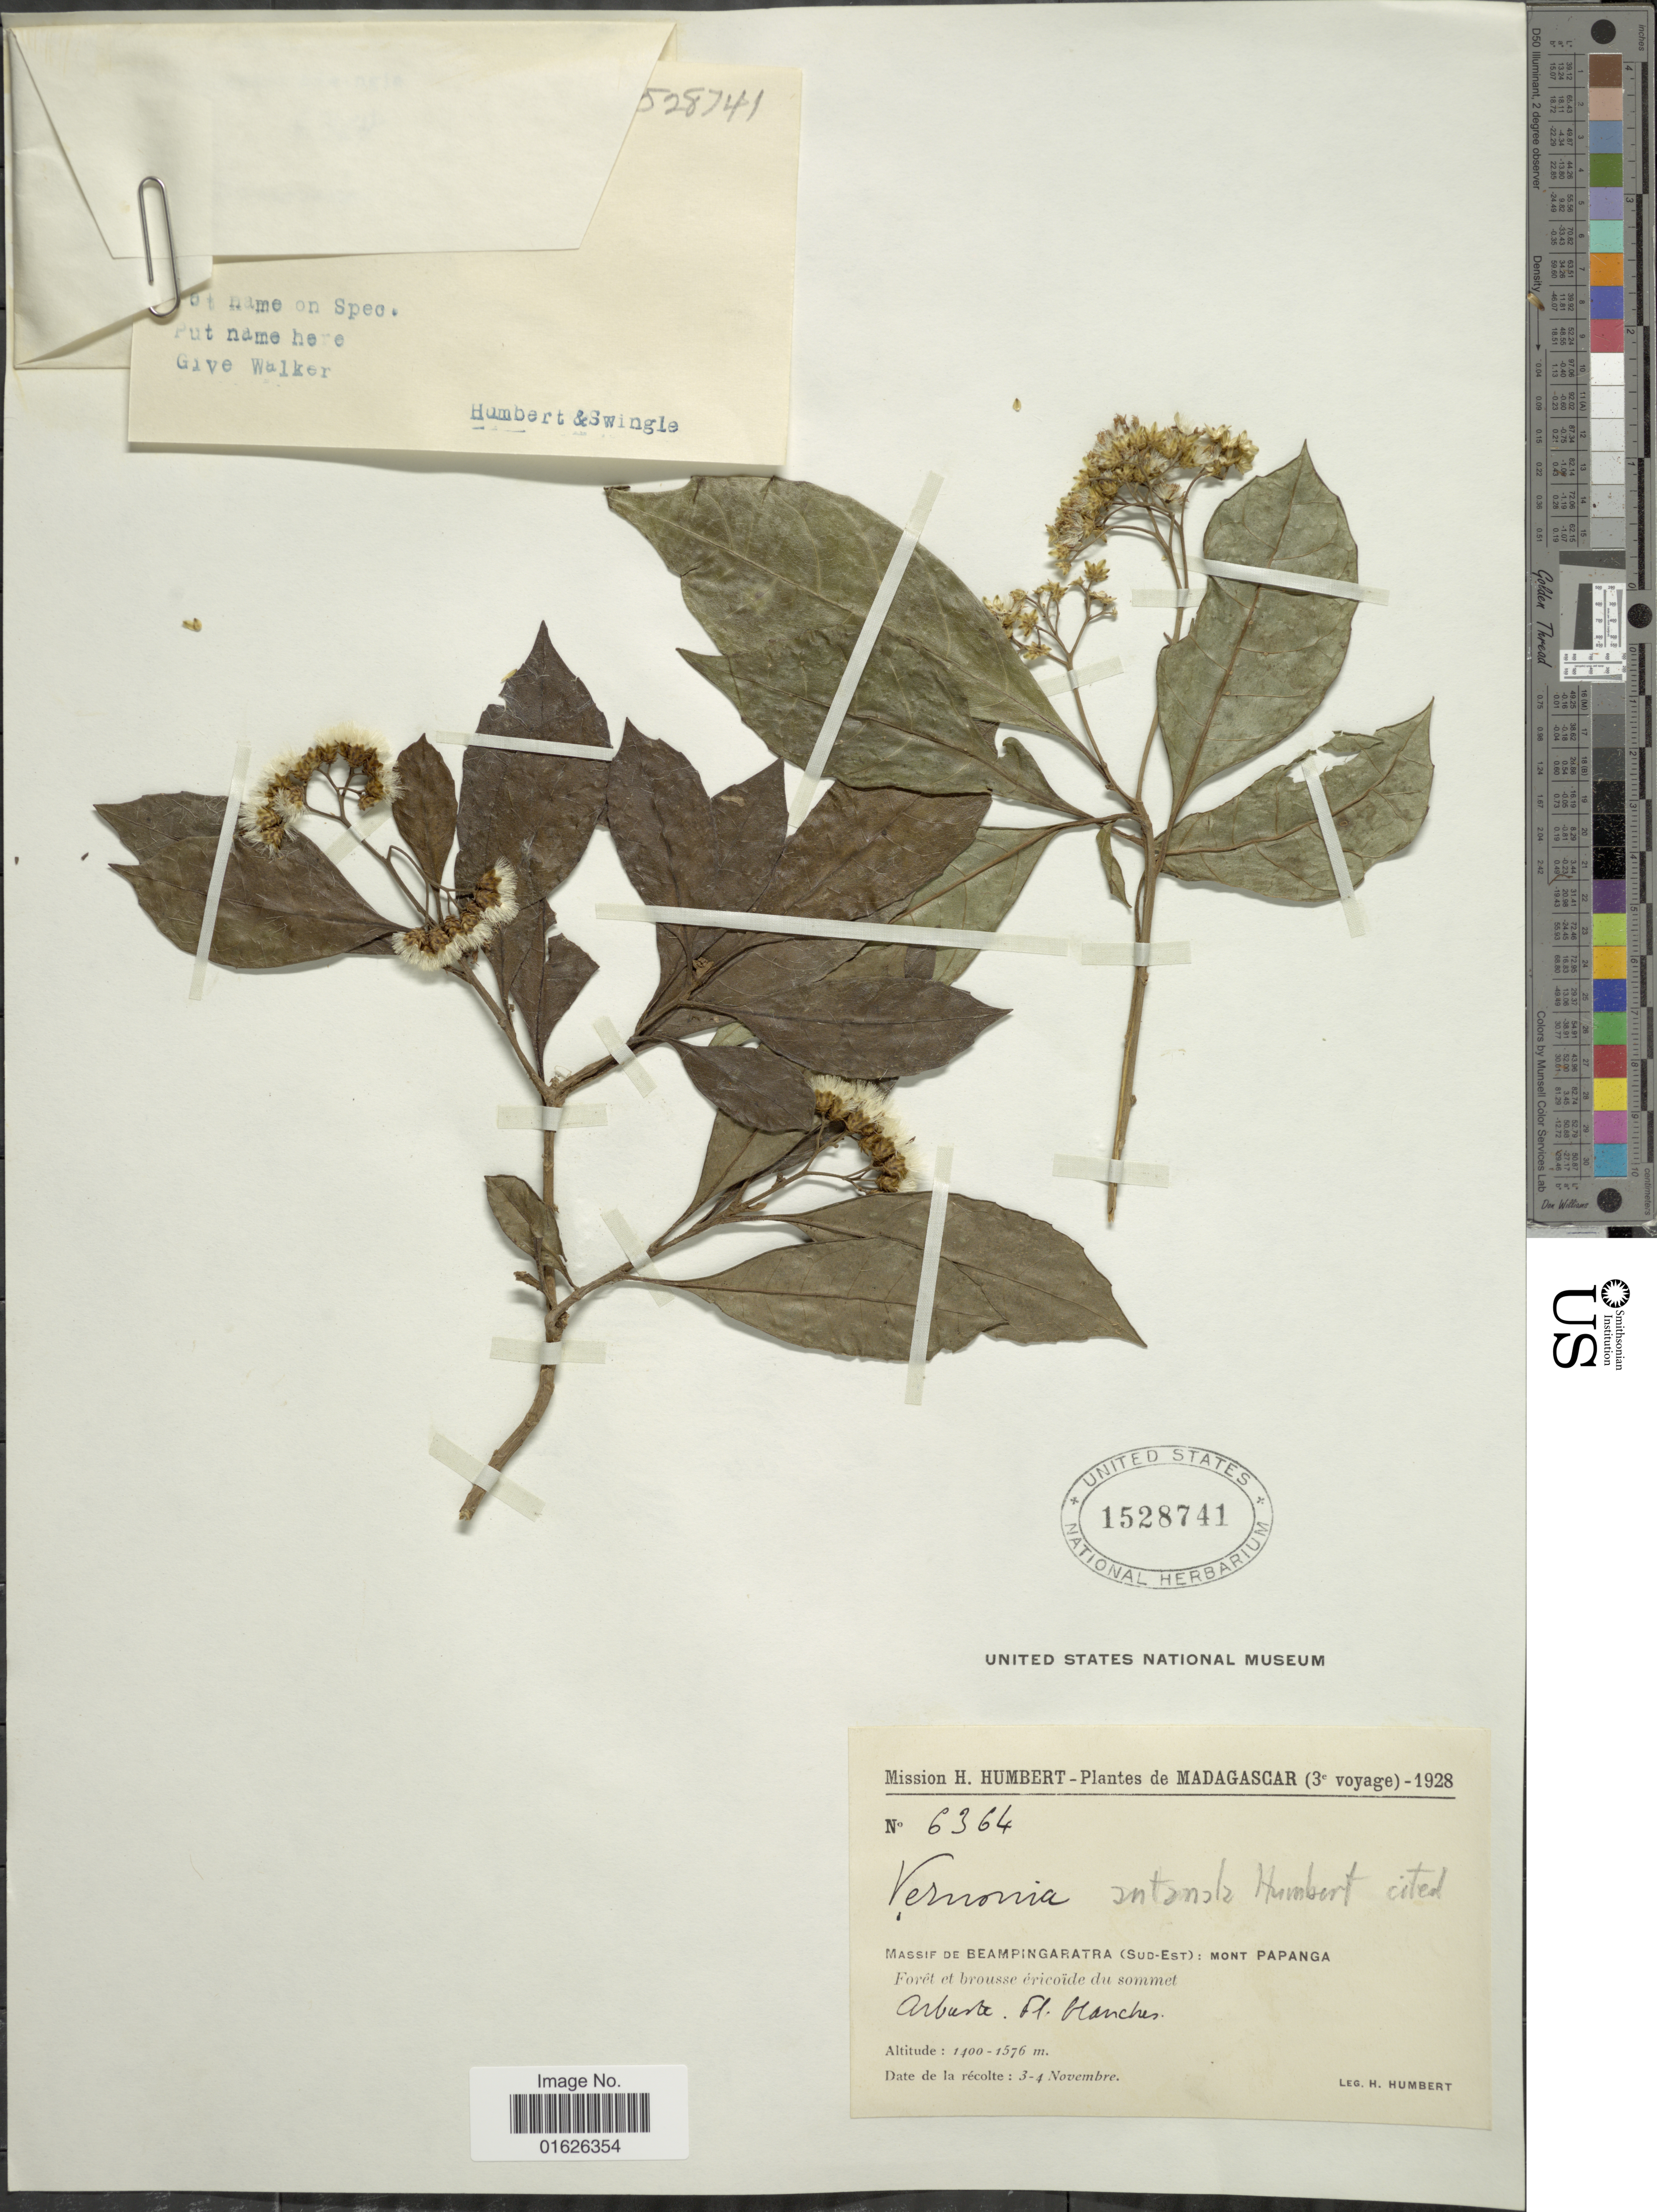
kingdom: Plantae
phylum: Tracheophyta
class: Magnoliopsida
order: Asterales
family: Asteraceae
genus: Gymnanthemum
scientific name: Gymnanthemum antanalum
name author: (Humbert) H. Rob.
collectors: H. Humbert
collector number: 6364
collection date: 1928-11-03/1928-11-04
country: Madagascar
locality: Massif de Beampingaratra ( Sud - Est ): Mont Papanga, foret et brouse ericoide du sommet.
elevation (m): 1400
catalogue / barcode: US 1528741